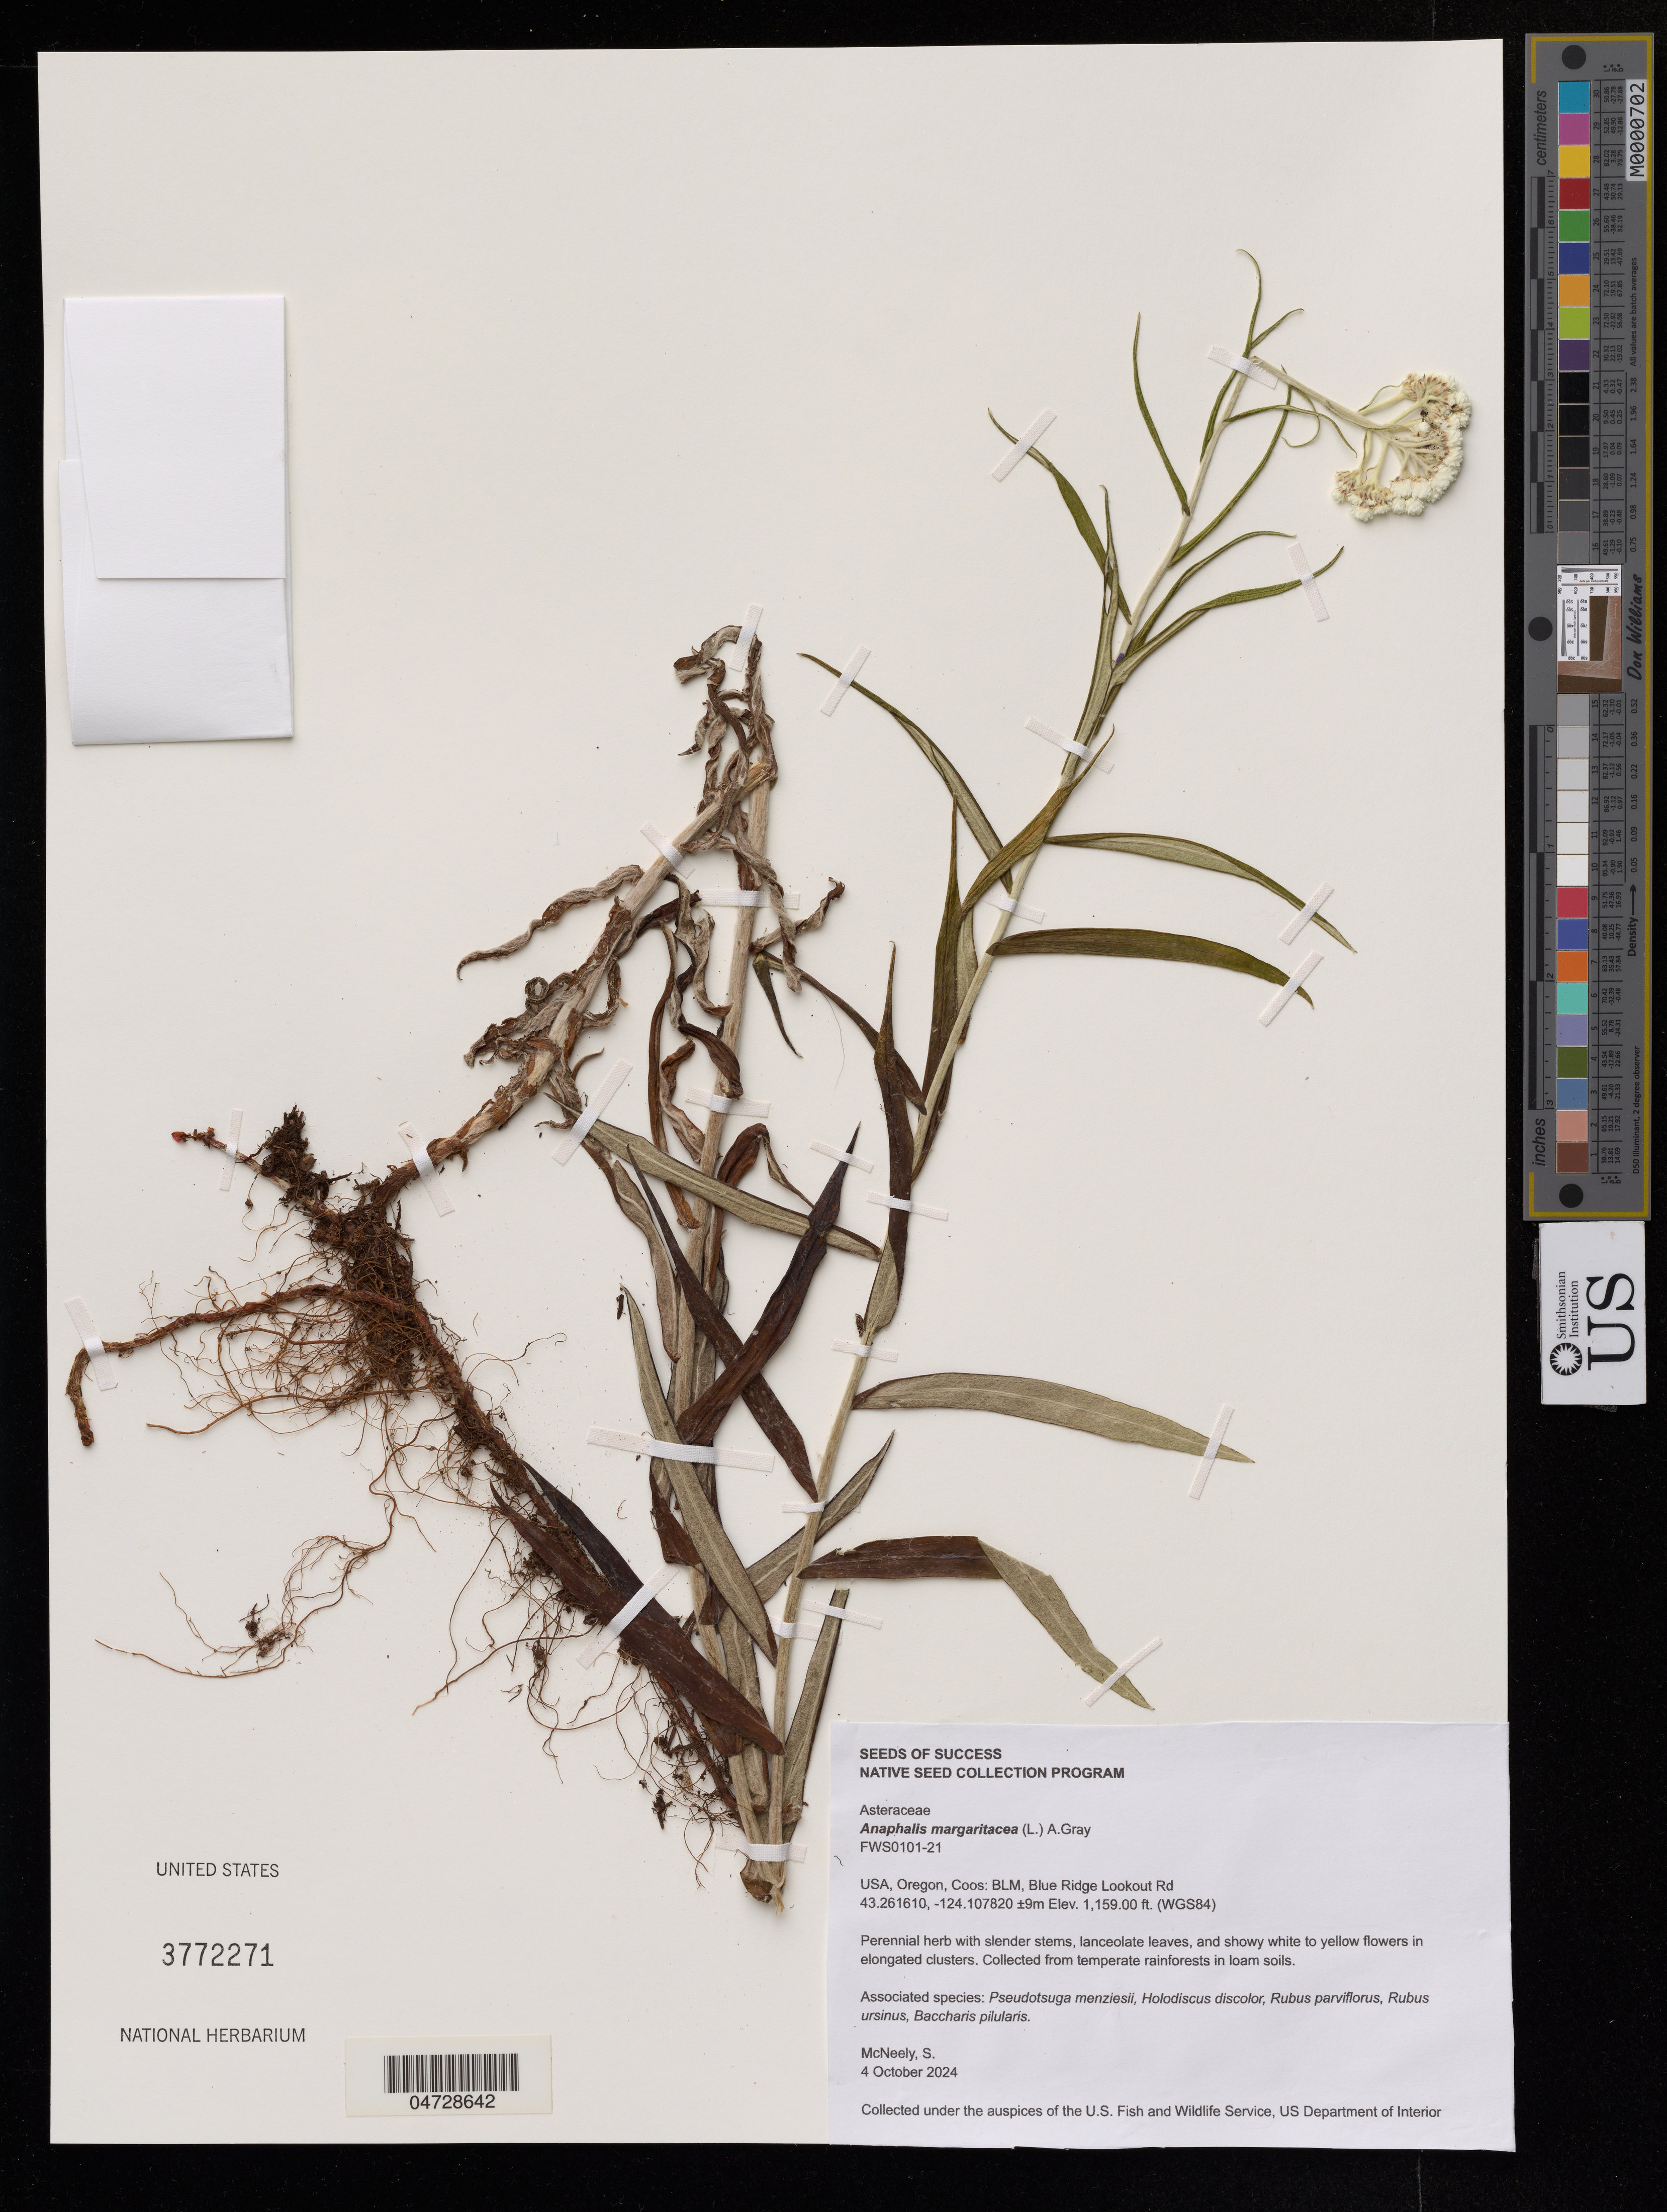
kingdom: Plantae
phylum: Tracheophyta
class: Magnoliopsida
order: Asterales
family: Asteraceae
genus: Anaphalis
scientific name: Anaphalis margaritacea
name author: (L.) Benth. & Hook. f.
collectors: S. McNeely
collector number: FWS0101-21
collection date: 2024-10-04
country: United States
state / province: Oregon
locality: Coos: BLM, Blue Ridge Lookout Rd, (WGS84).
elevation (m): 353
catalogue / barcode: US 3772271